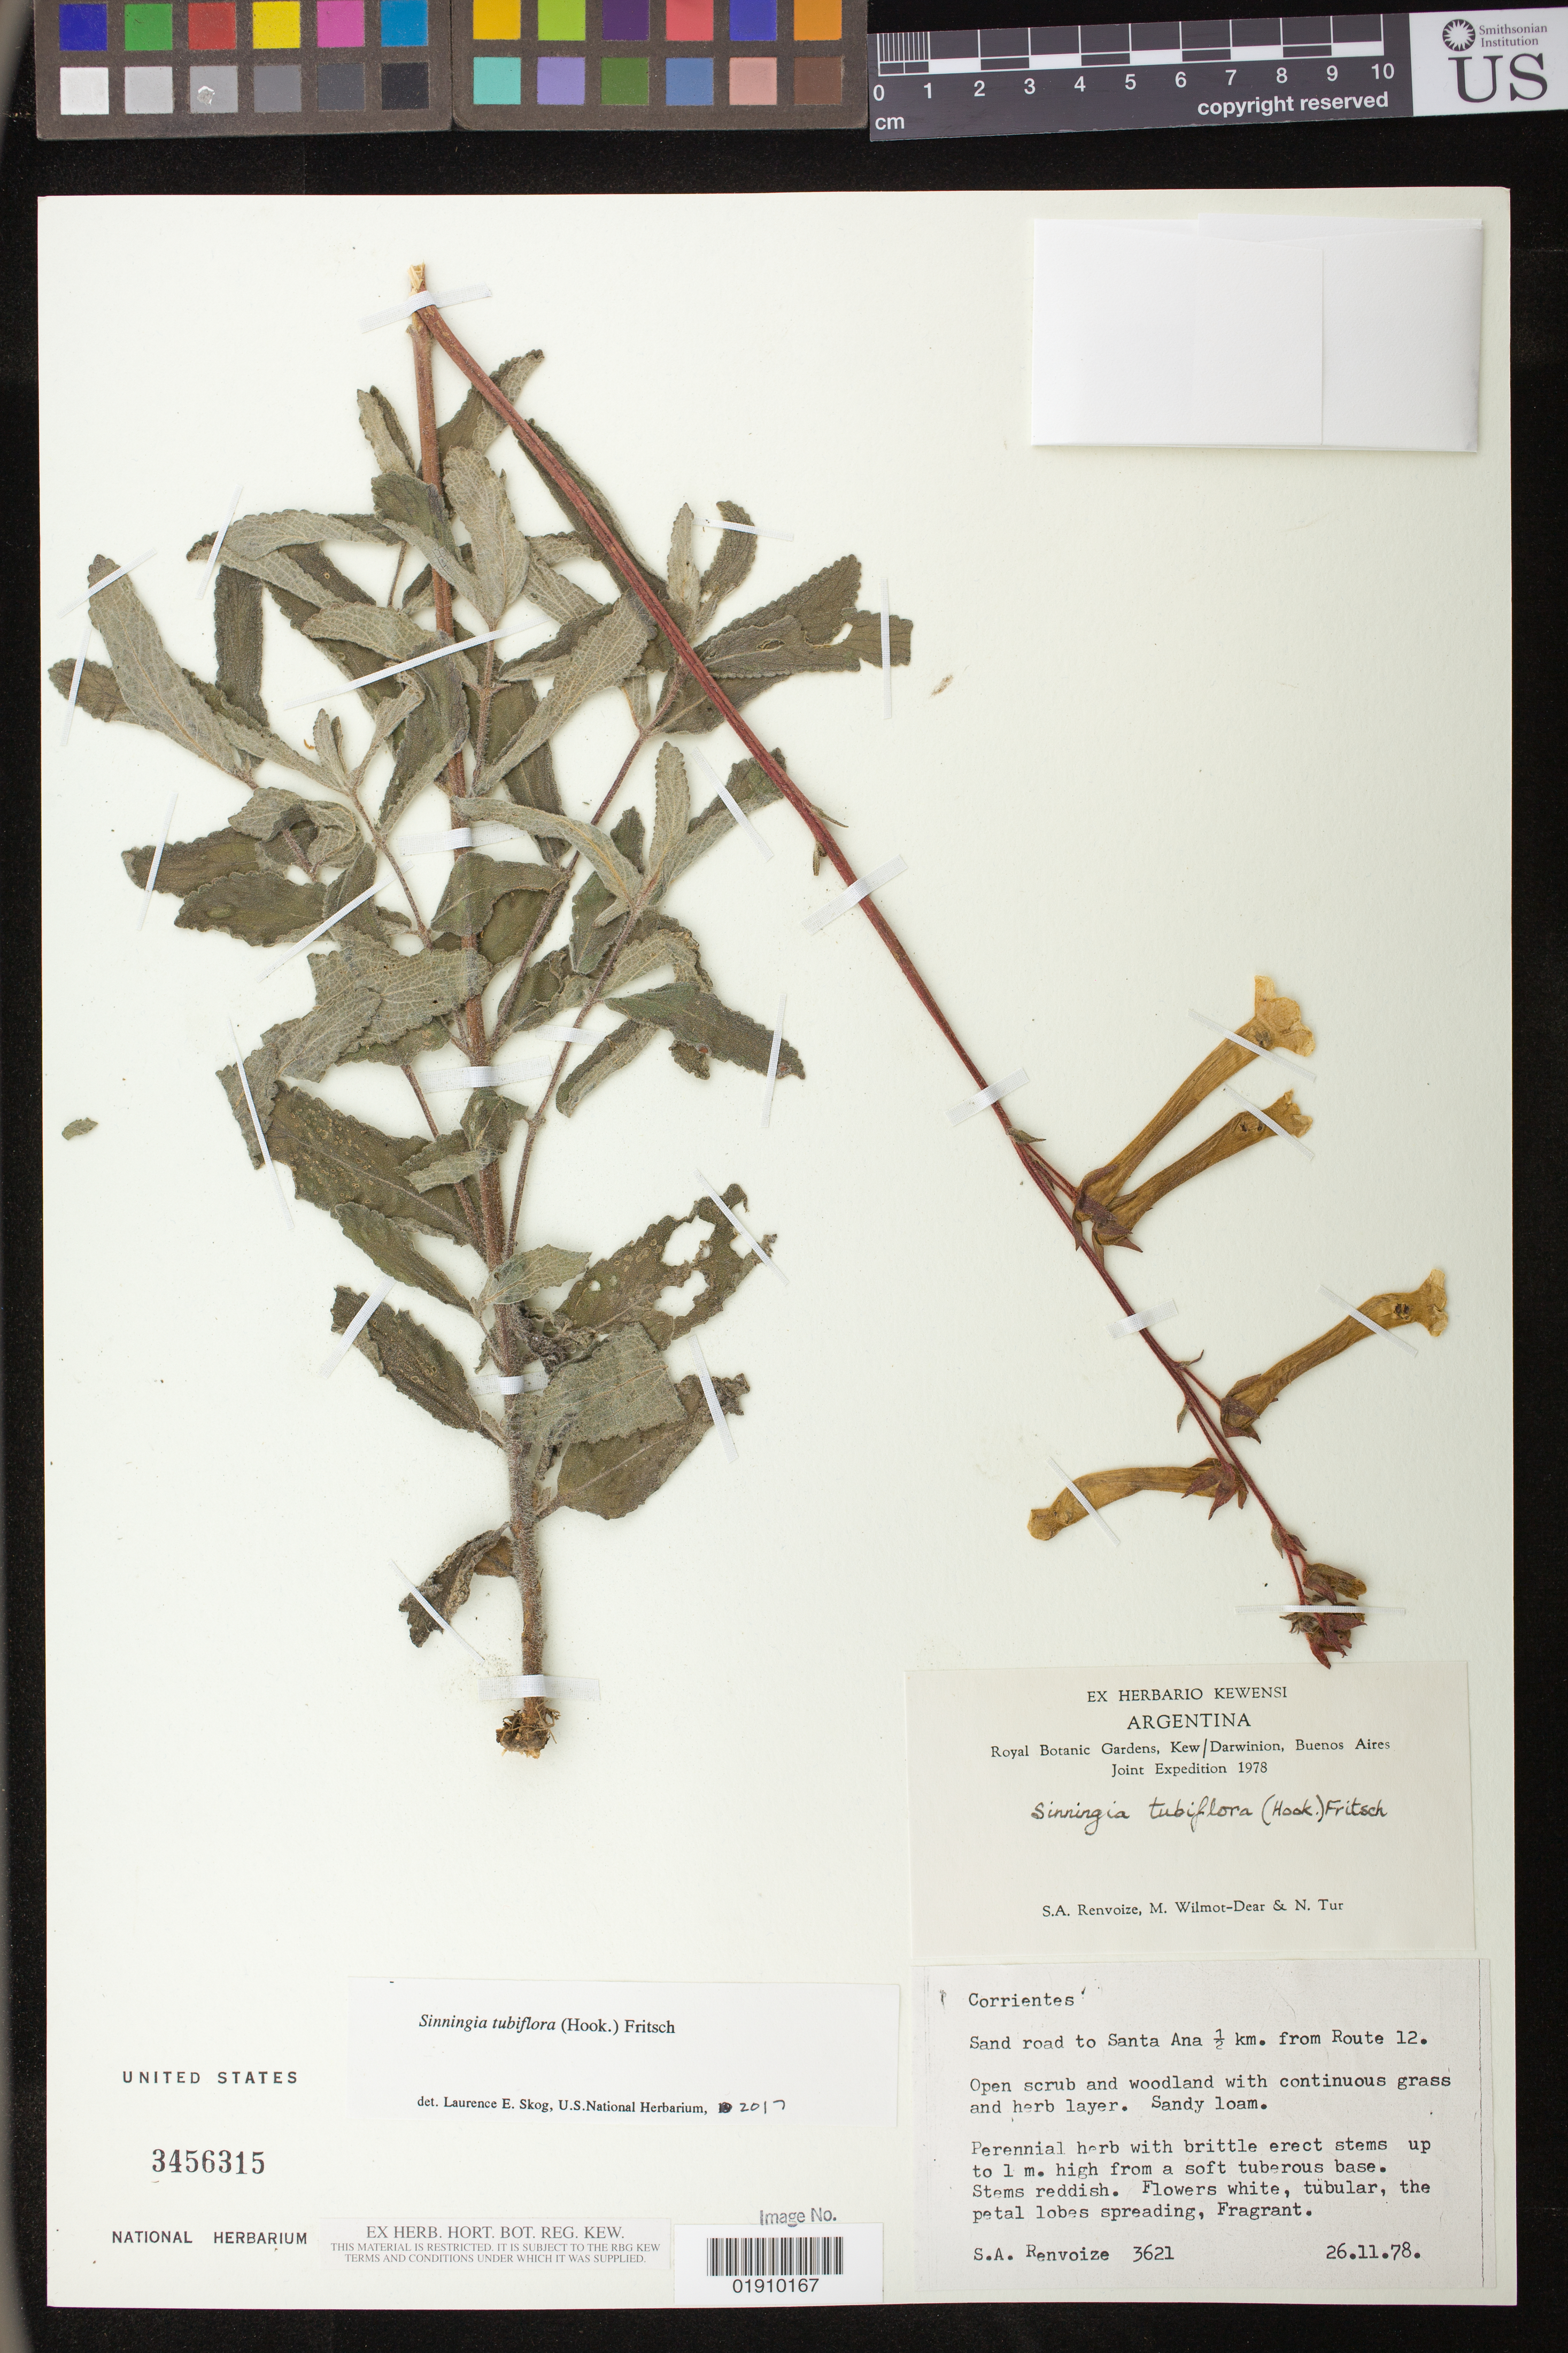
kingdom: Plantae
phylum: Tracheophyta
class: Magnoliopsida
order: Lamiales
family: Gesneriaceae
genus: Sinningia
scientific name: Sinningia tubiflora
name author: (Hook.) Fritsch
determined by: Skog, Laurence E.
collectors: S. A. Renvoize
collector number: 3621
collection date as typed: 26.11.78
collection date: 1978-11-26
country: Argentina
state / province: Corrientes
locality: Corrientes, sand road to Santa Ana 1/2km. from Route 12.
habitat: Open scrub and woodland with continuous grass and herb layer. Sandy loam.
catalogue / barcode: US 3456315